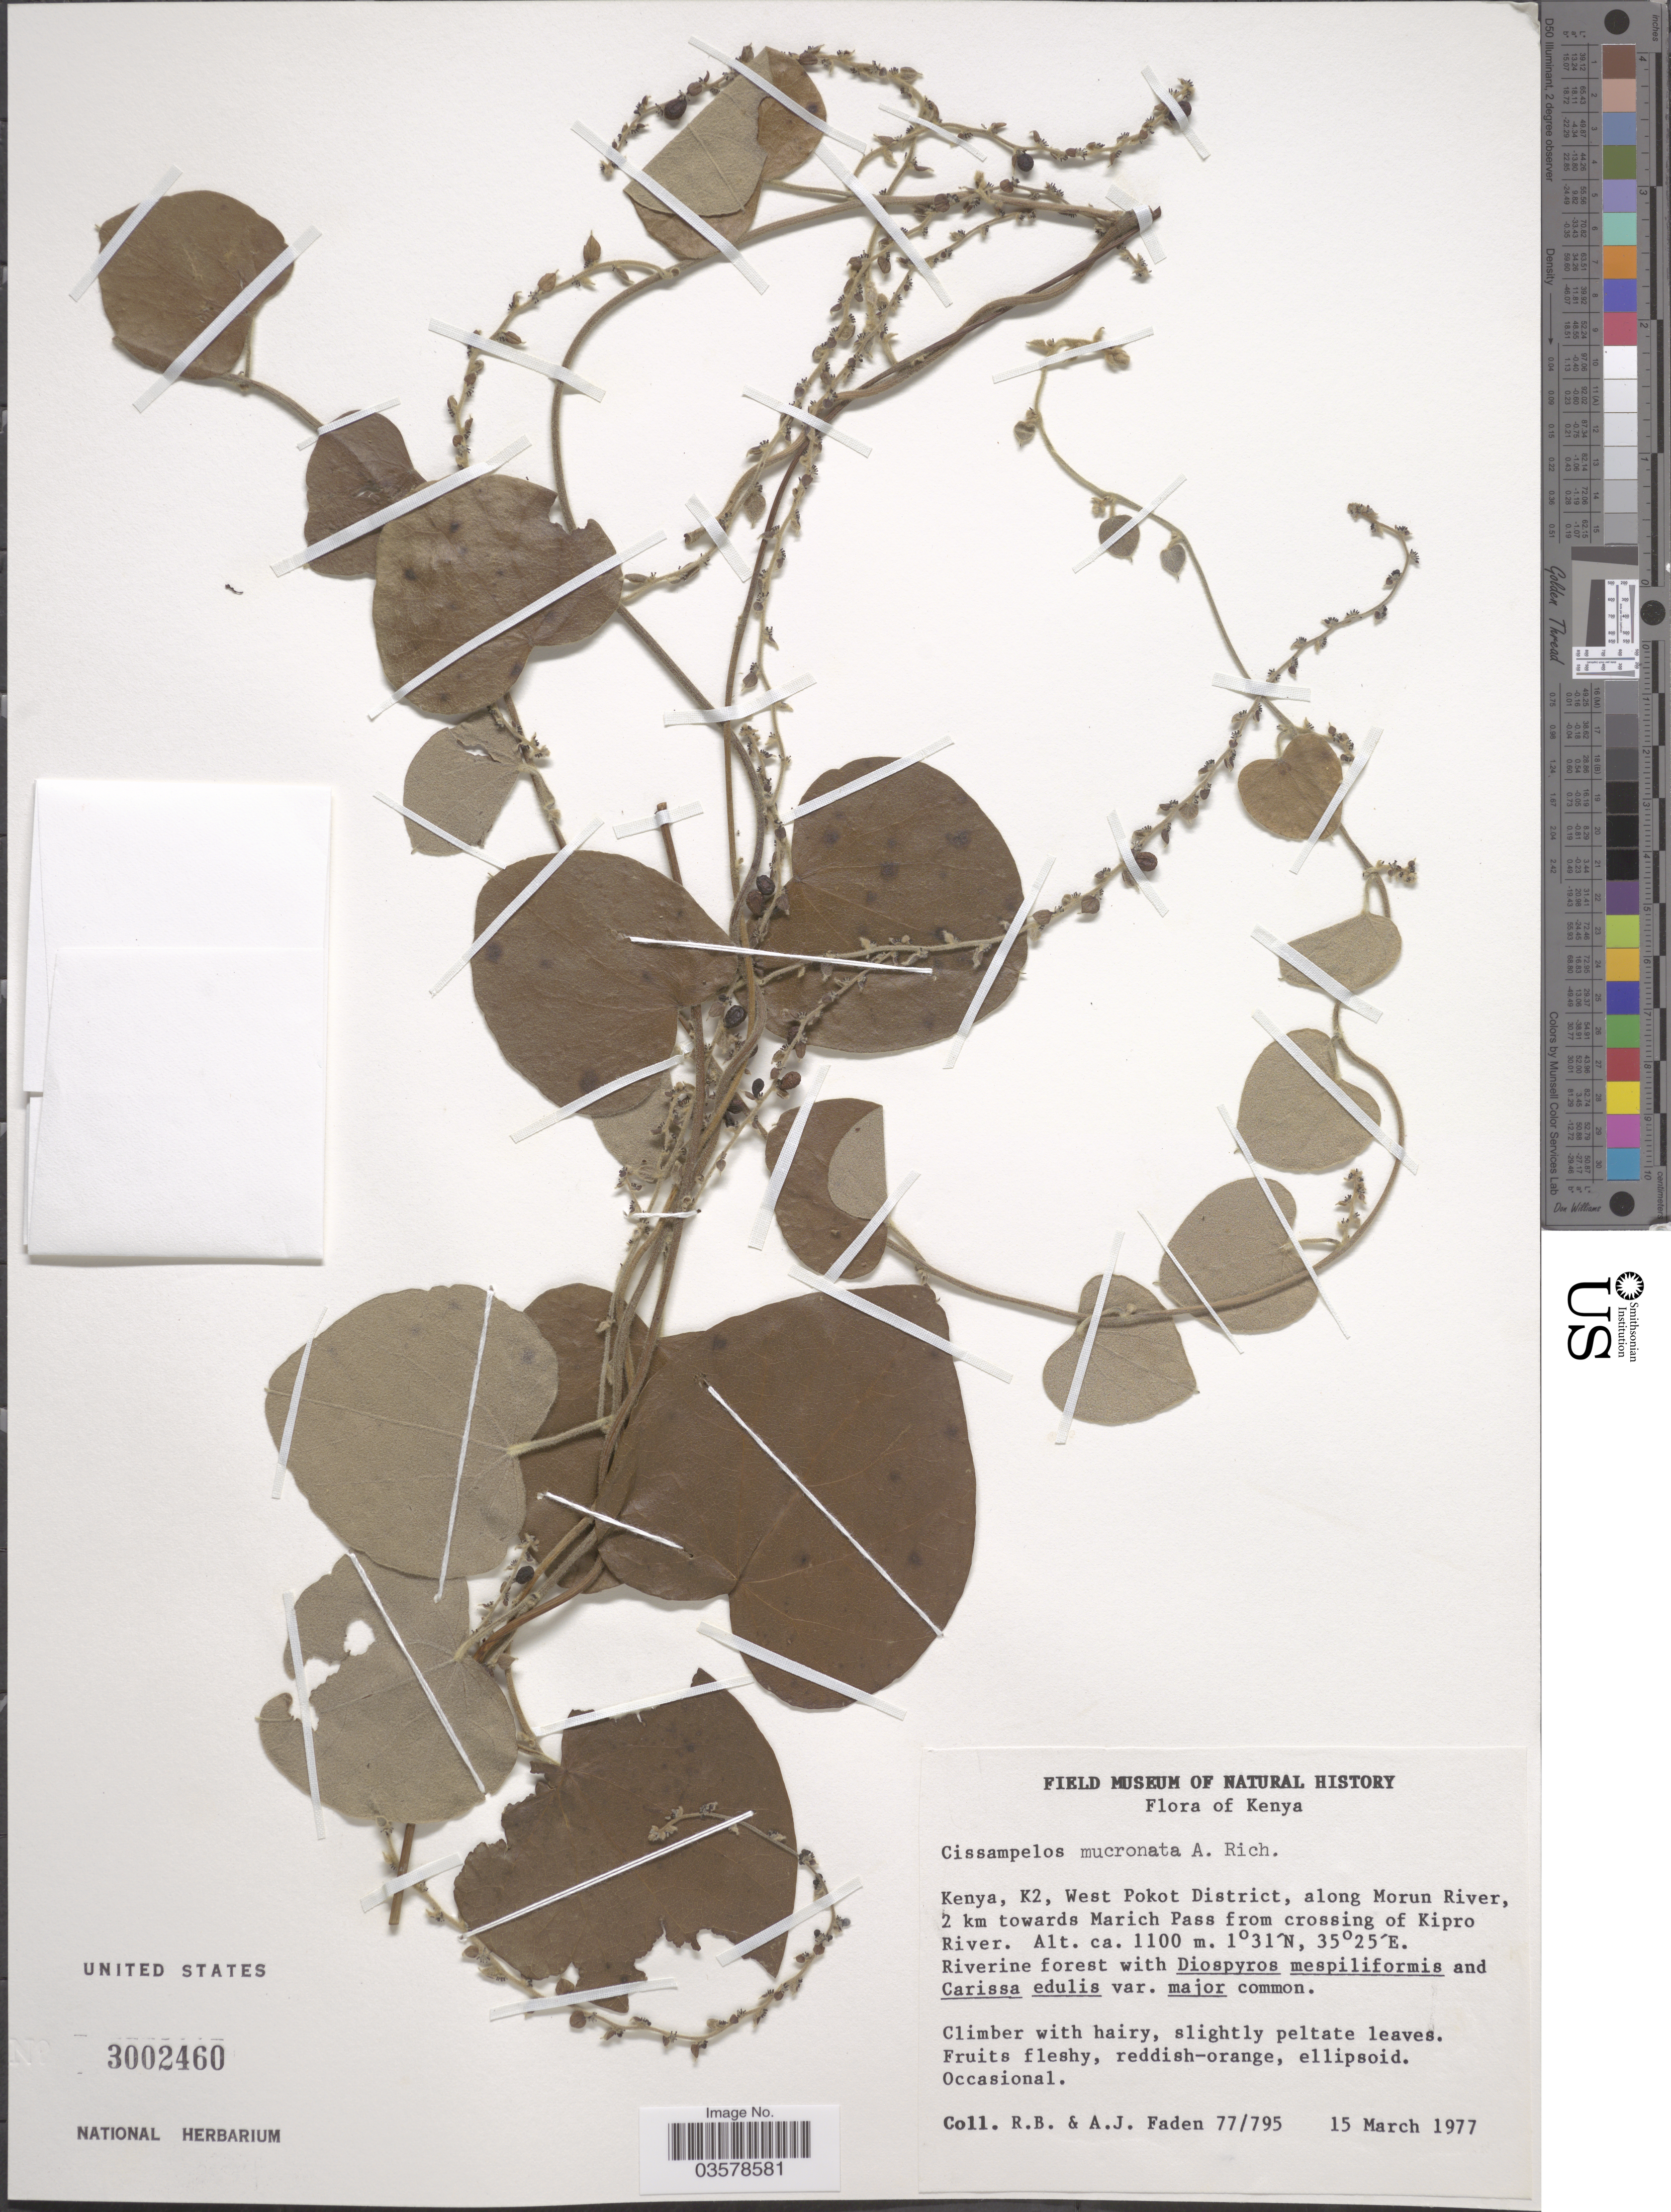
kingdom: Plantae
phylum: Tracheophyta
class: Magnoliopsida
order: Ranunculales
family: Menispermaceae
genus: Cissampelos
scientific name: Cissampelos mucronata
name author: A. Rich.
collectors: R. B. Faden & A. J. Faden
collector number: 77/795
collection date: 1977-03-15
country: Kenya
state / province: West Pokot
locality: K2, West Pokot District, along Morun River, 2 km towards Marich Pass from crossing of Kipro River.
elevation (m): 1100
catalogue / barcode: US 3002460